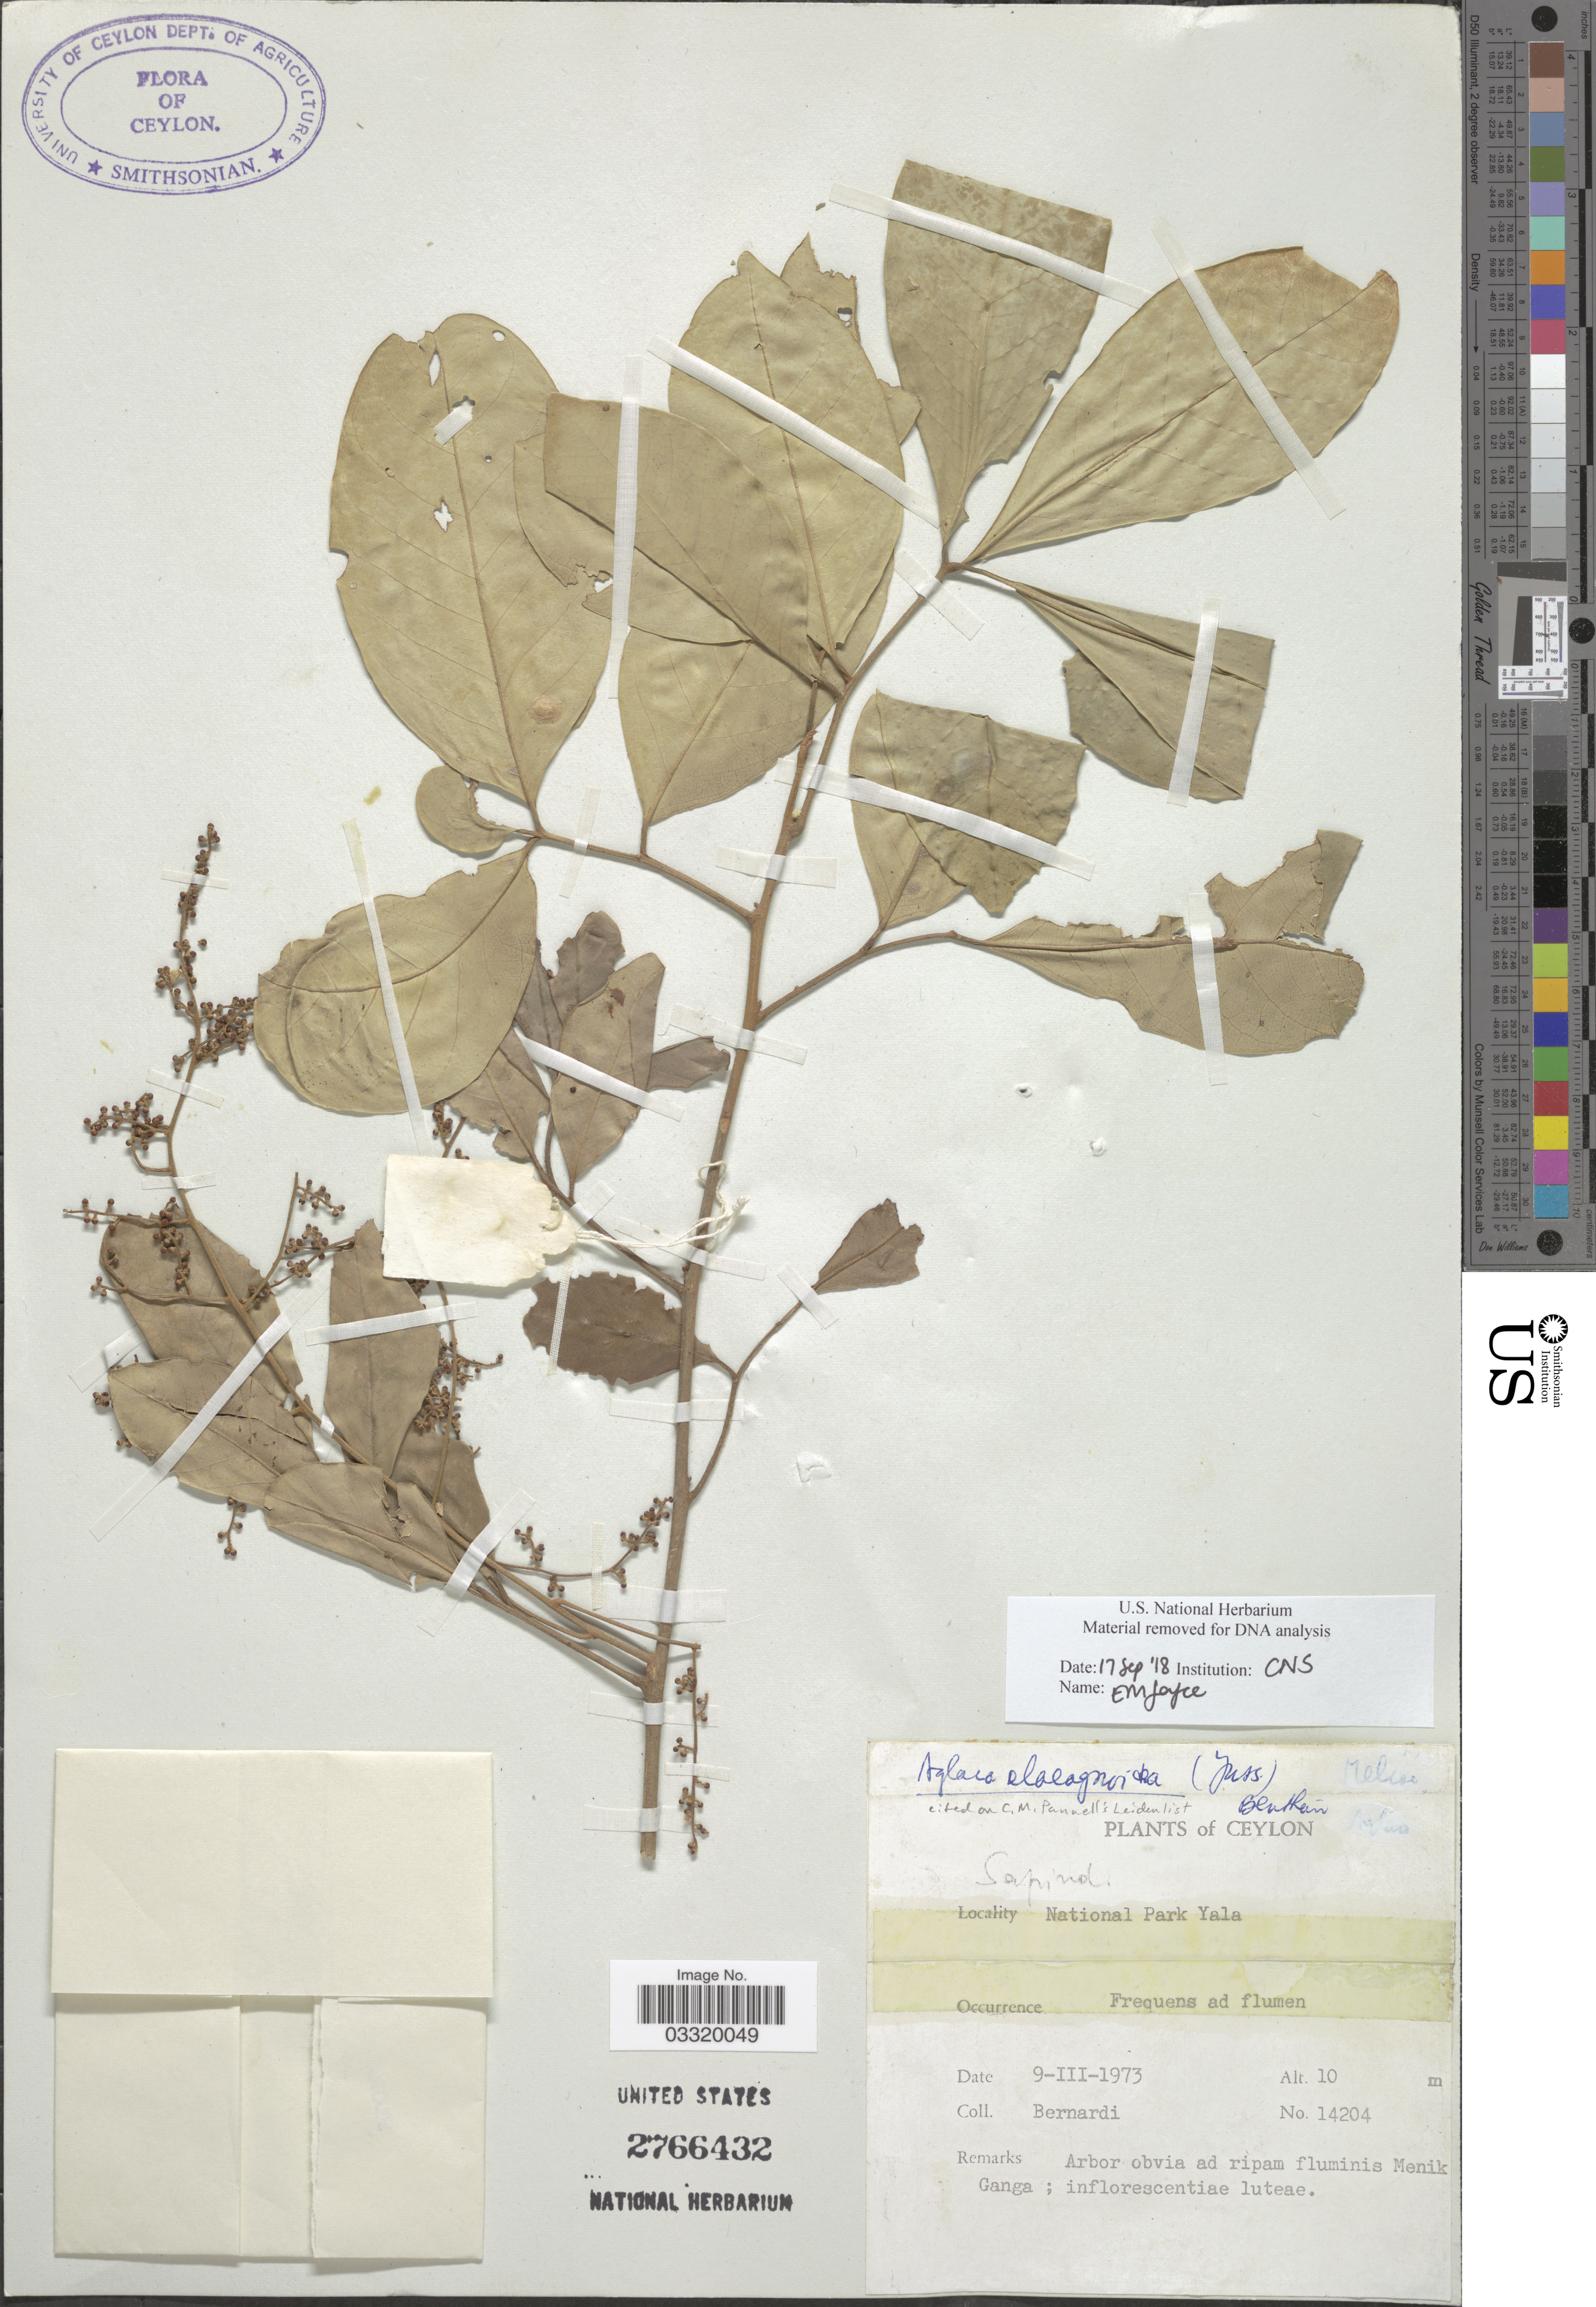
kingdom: Plantae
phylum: Tracheophyta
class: Magnoliopsida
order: Sapindales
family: Meliaceae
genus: Aglaia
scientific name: Aglaia elaeagnoidea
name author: (A. Juss.) Benth.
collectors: Bernardi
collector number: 14204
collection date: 1973-03-09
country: Sri Lanka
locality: Ceylon. National Park Yala.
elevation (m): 10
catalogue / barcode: US 2766432